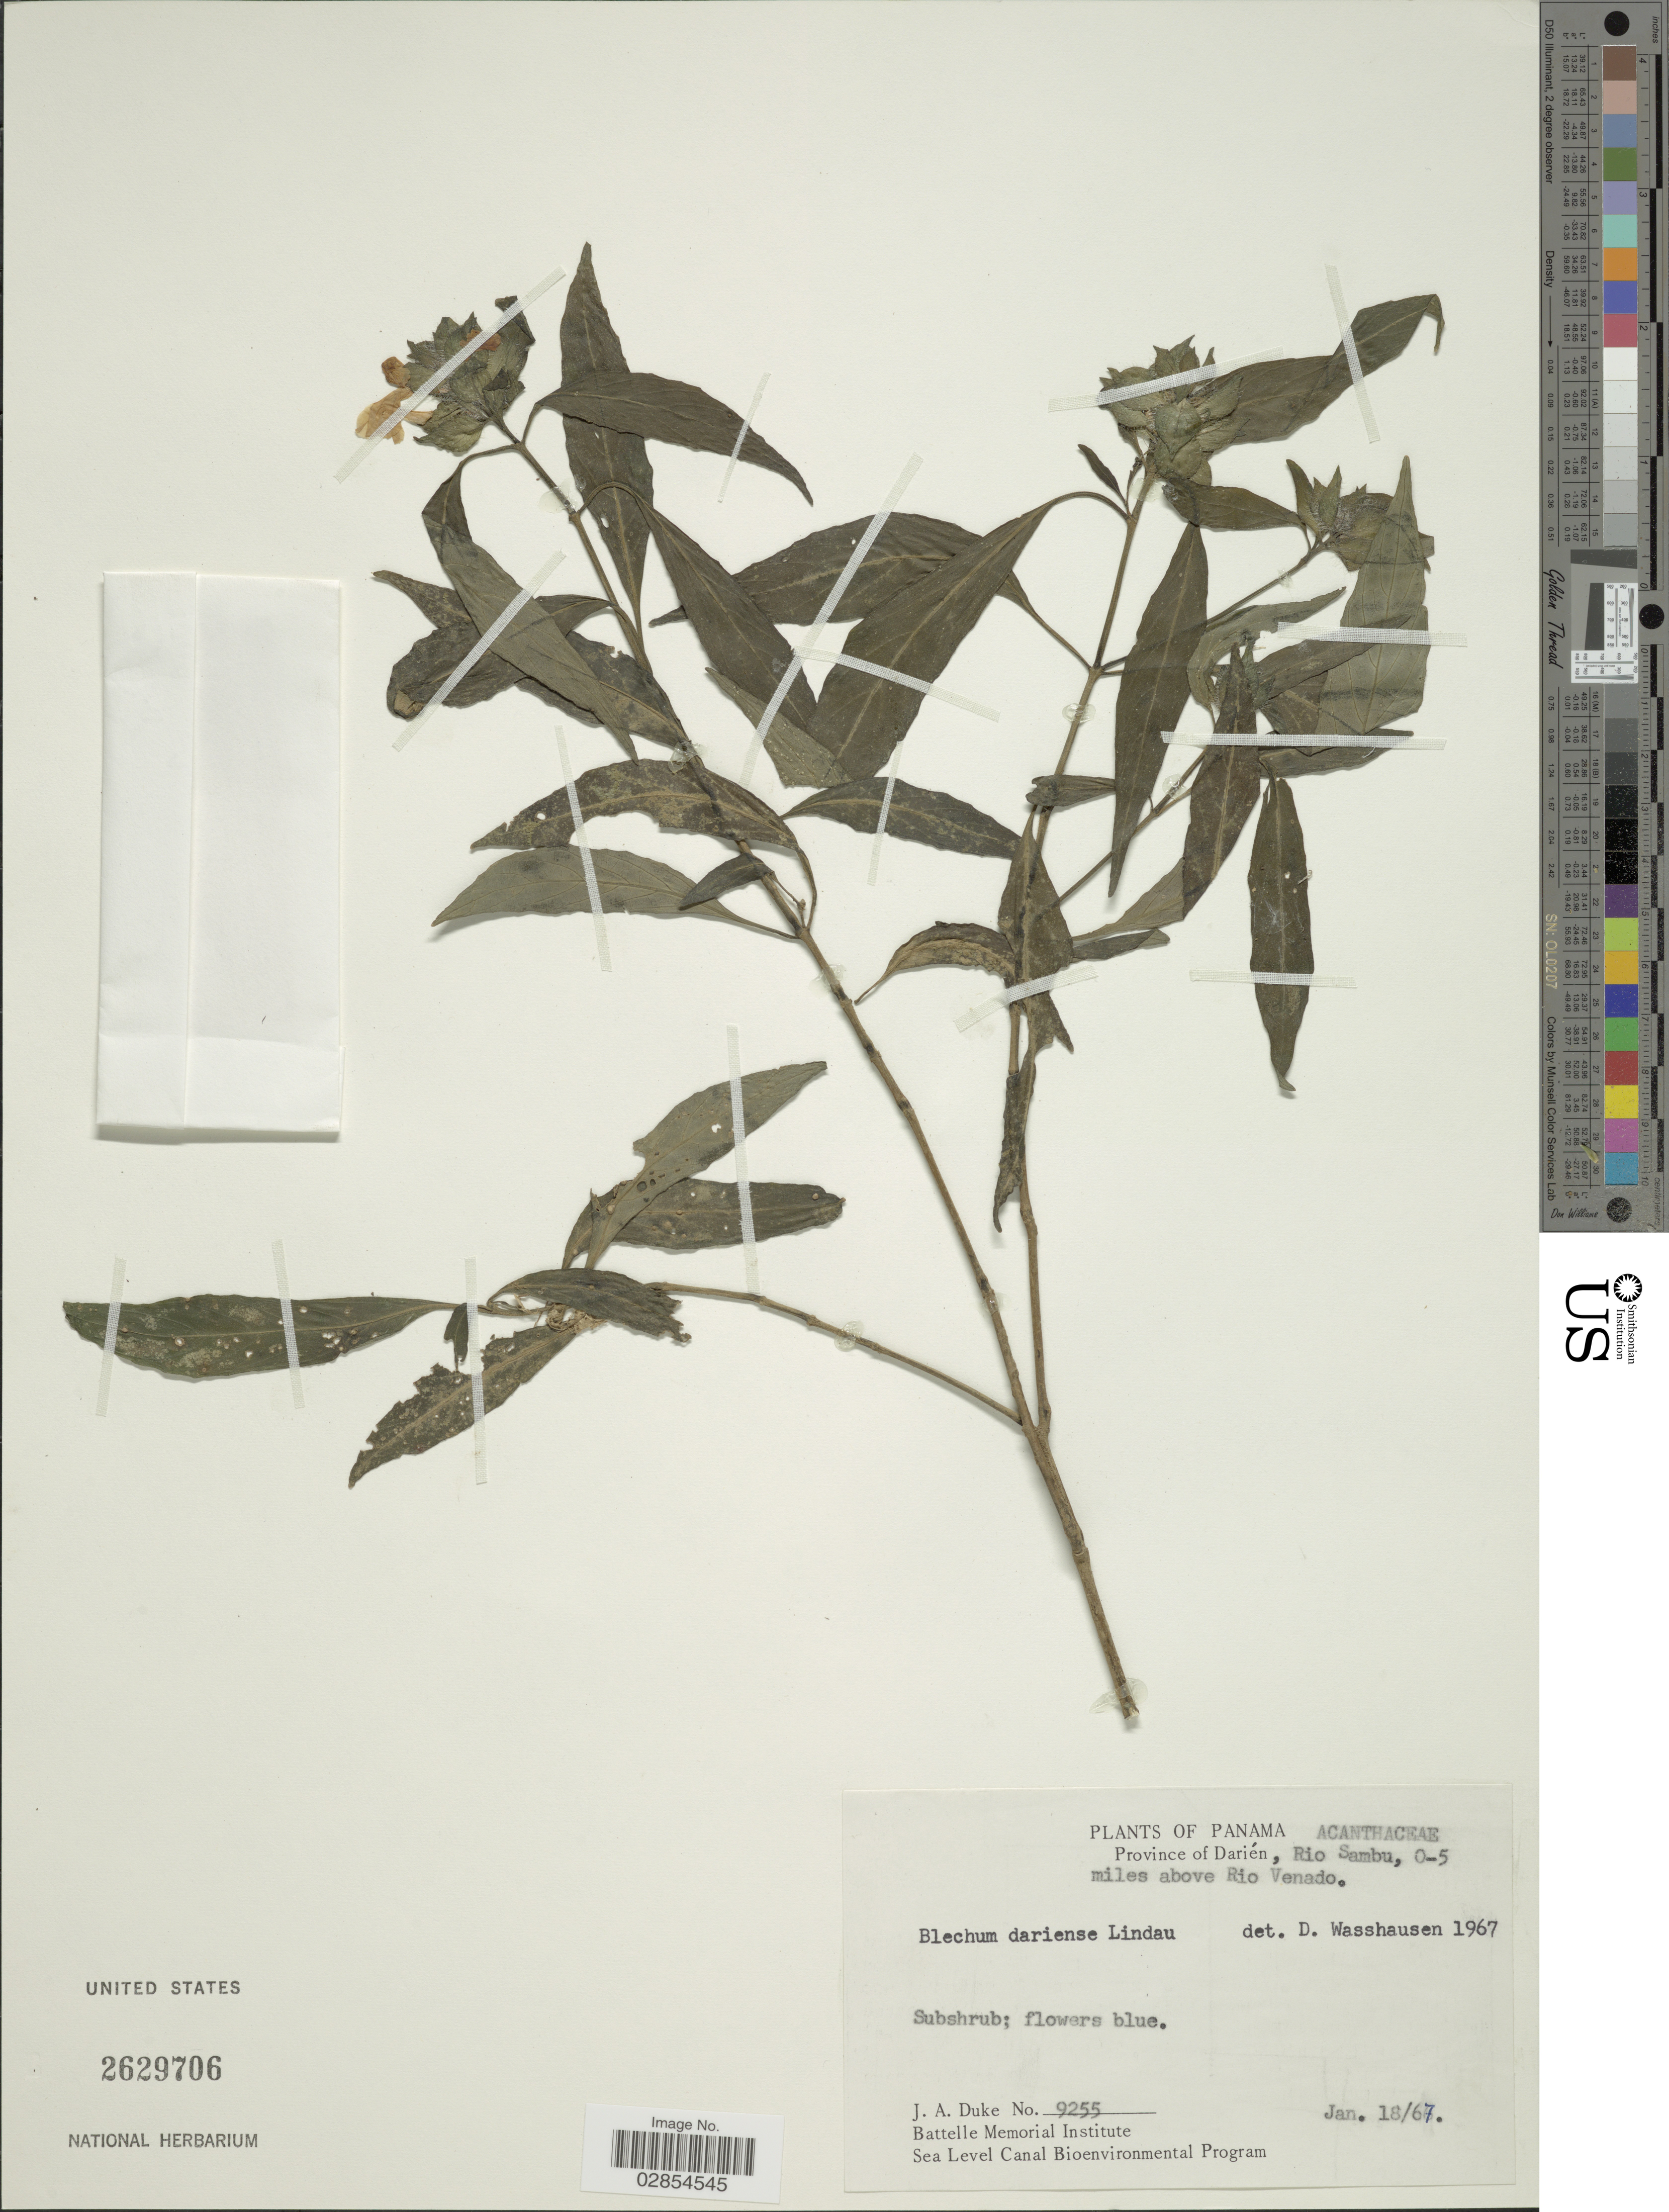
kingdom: Plantae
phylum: Tracheophyta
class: Magnoliopsida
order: Lamiales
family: Acanthaceae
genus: Blechum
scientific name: Blechum dariense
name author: Lindau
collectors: J. A. Duke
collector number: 9255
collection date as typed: Transcribed d/m/y: 18/1/67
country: Panama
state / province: Darién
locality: Province of Darién, Rio Sambu, 0-5 miles above Rio Venado.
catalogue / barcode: US 2629706